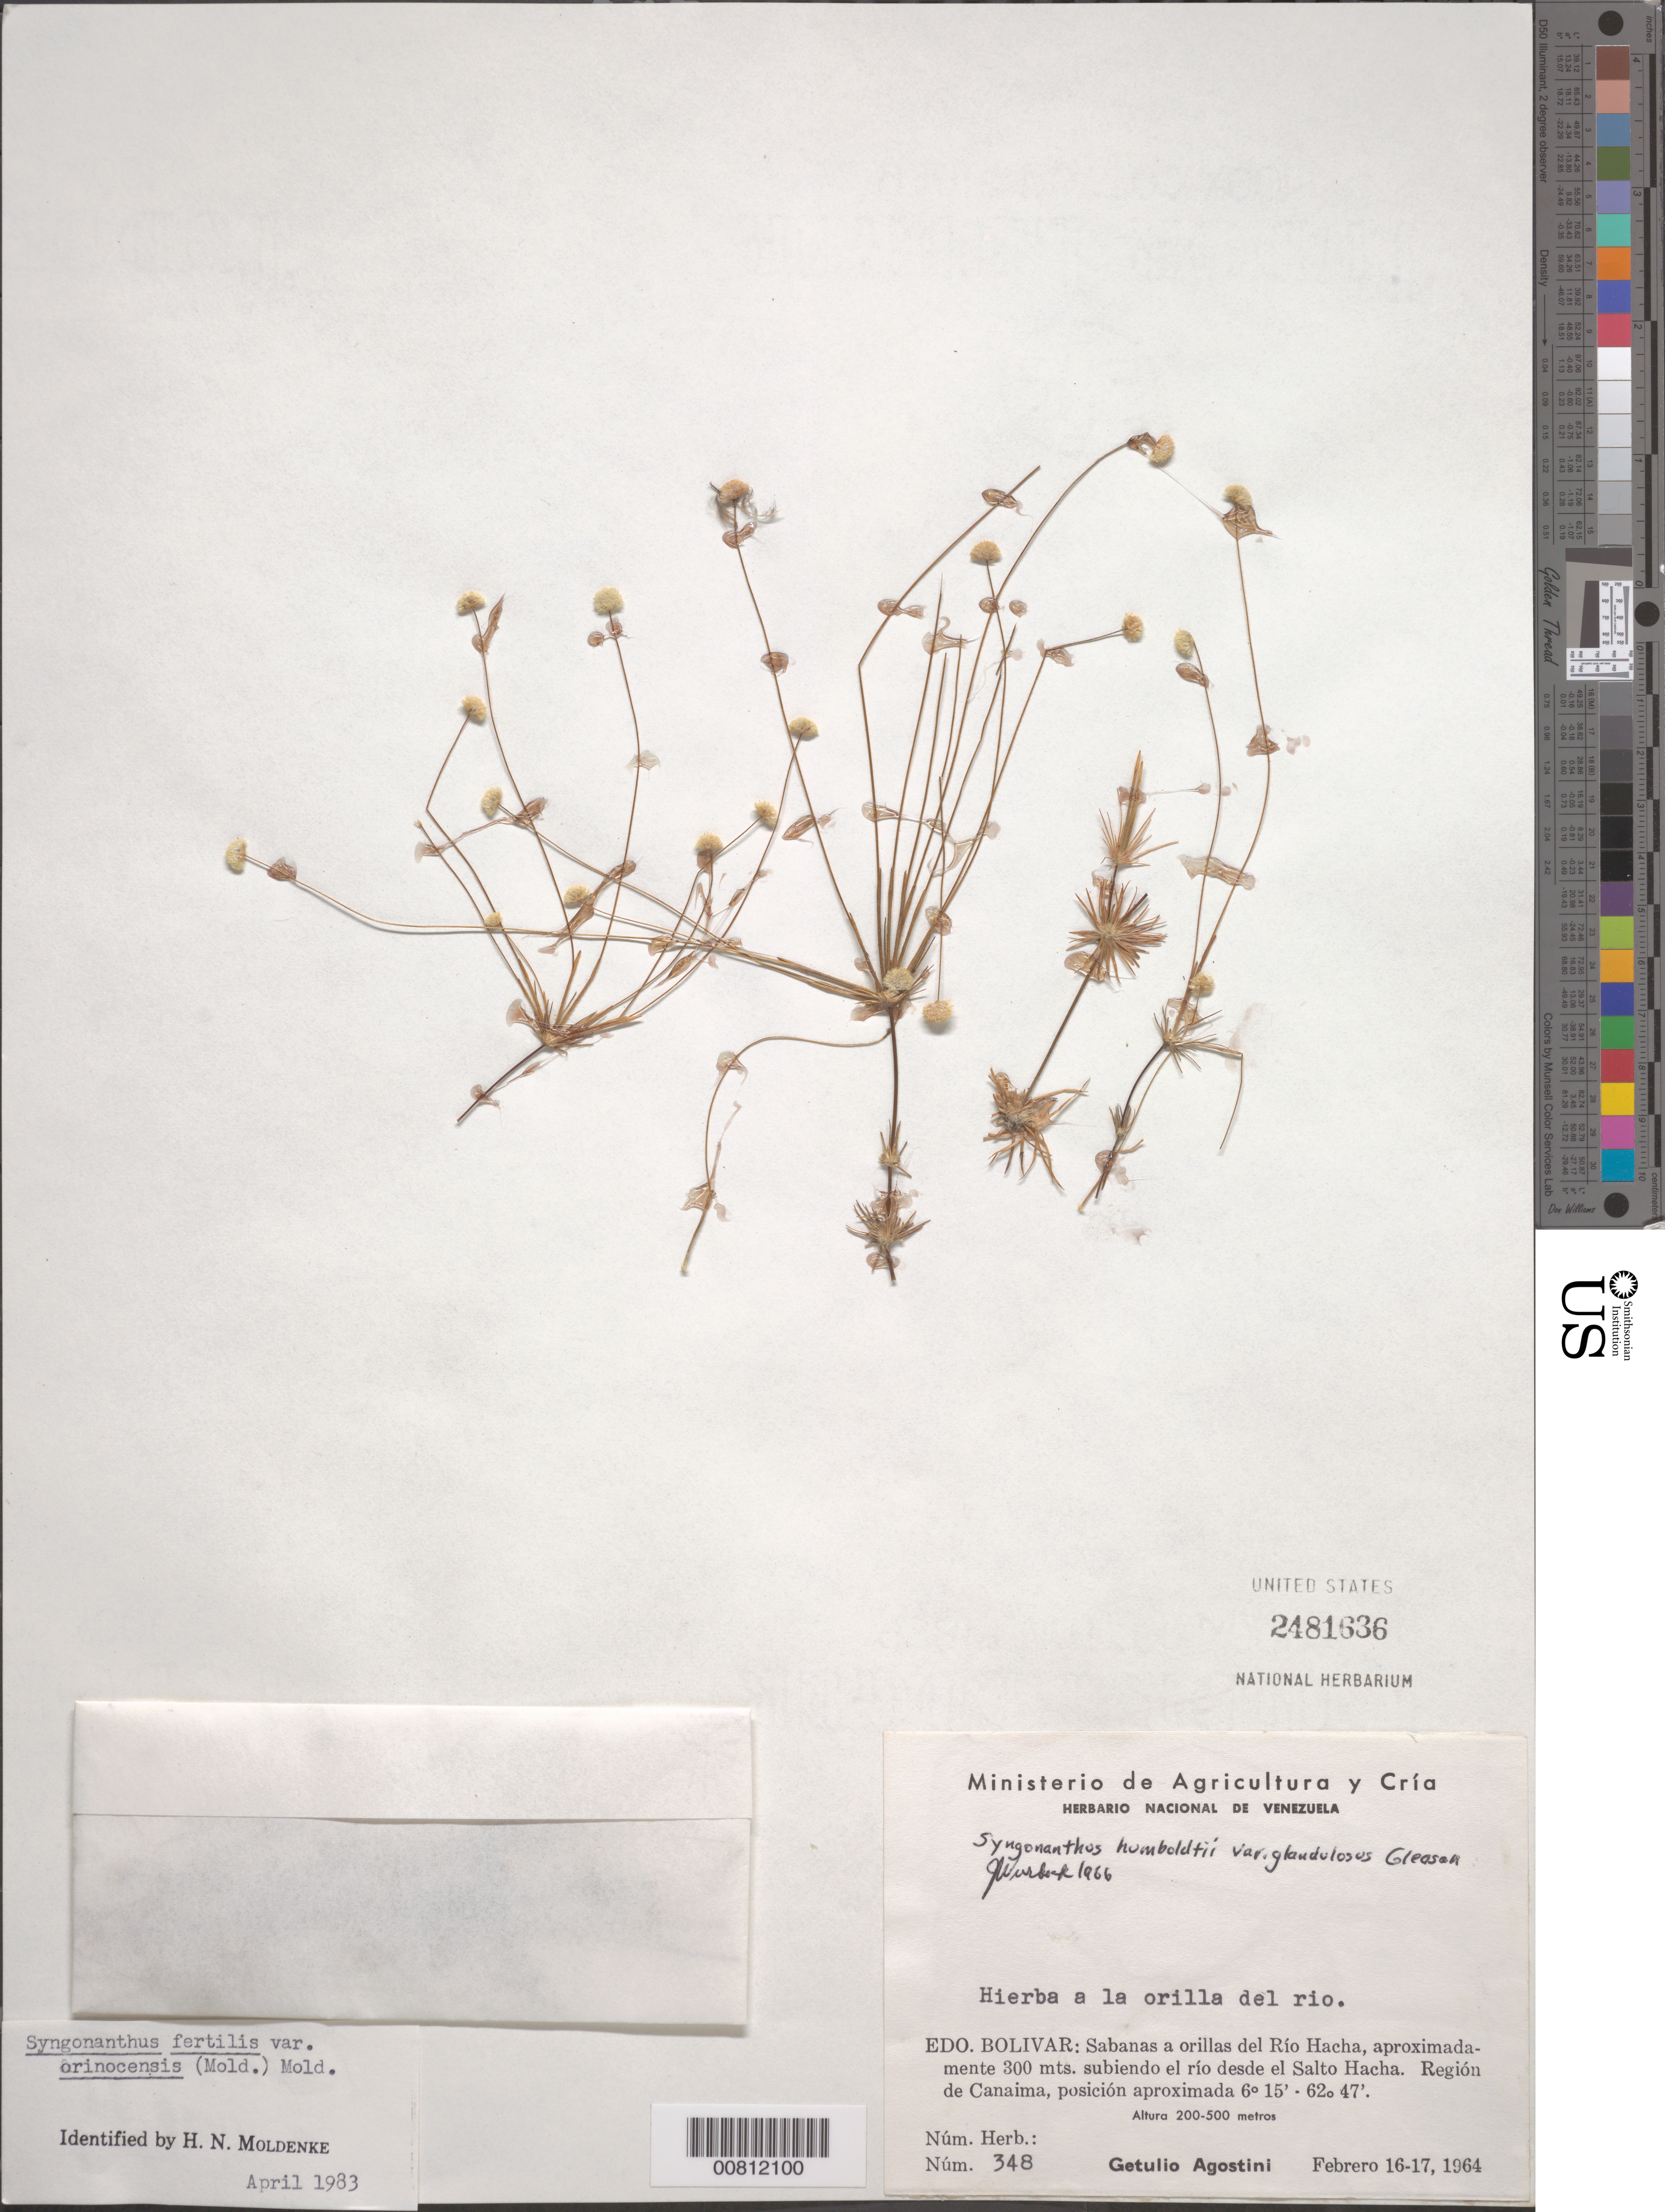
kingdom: Plantae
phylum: Tracheophyta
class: Liliopsida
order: Poales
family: Eriocaulaceae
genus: Syngonanthus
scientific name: Syngonanthus fertilis var. orinocensis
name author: Moldenke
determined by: Moldenke, H. N.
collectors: G. Agostini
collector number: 348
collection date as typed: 16-Feb-64 to 17-Feb-64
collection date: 1964-02-16/1964-02-17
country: Venezuela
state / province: Bolívar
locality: Río Hacha, 300 m subiendo el río desde el Salto Hacha, region de Canaima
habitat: Savanna along river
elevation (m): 200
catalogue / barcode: US 2481636